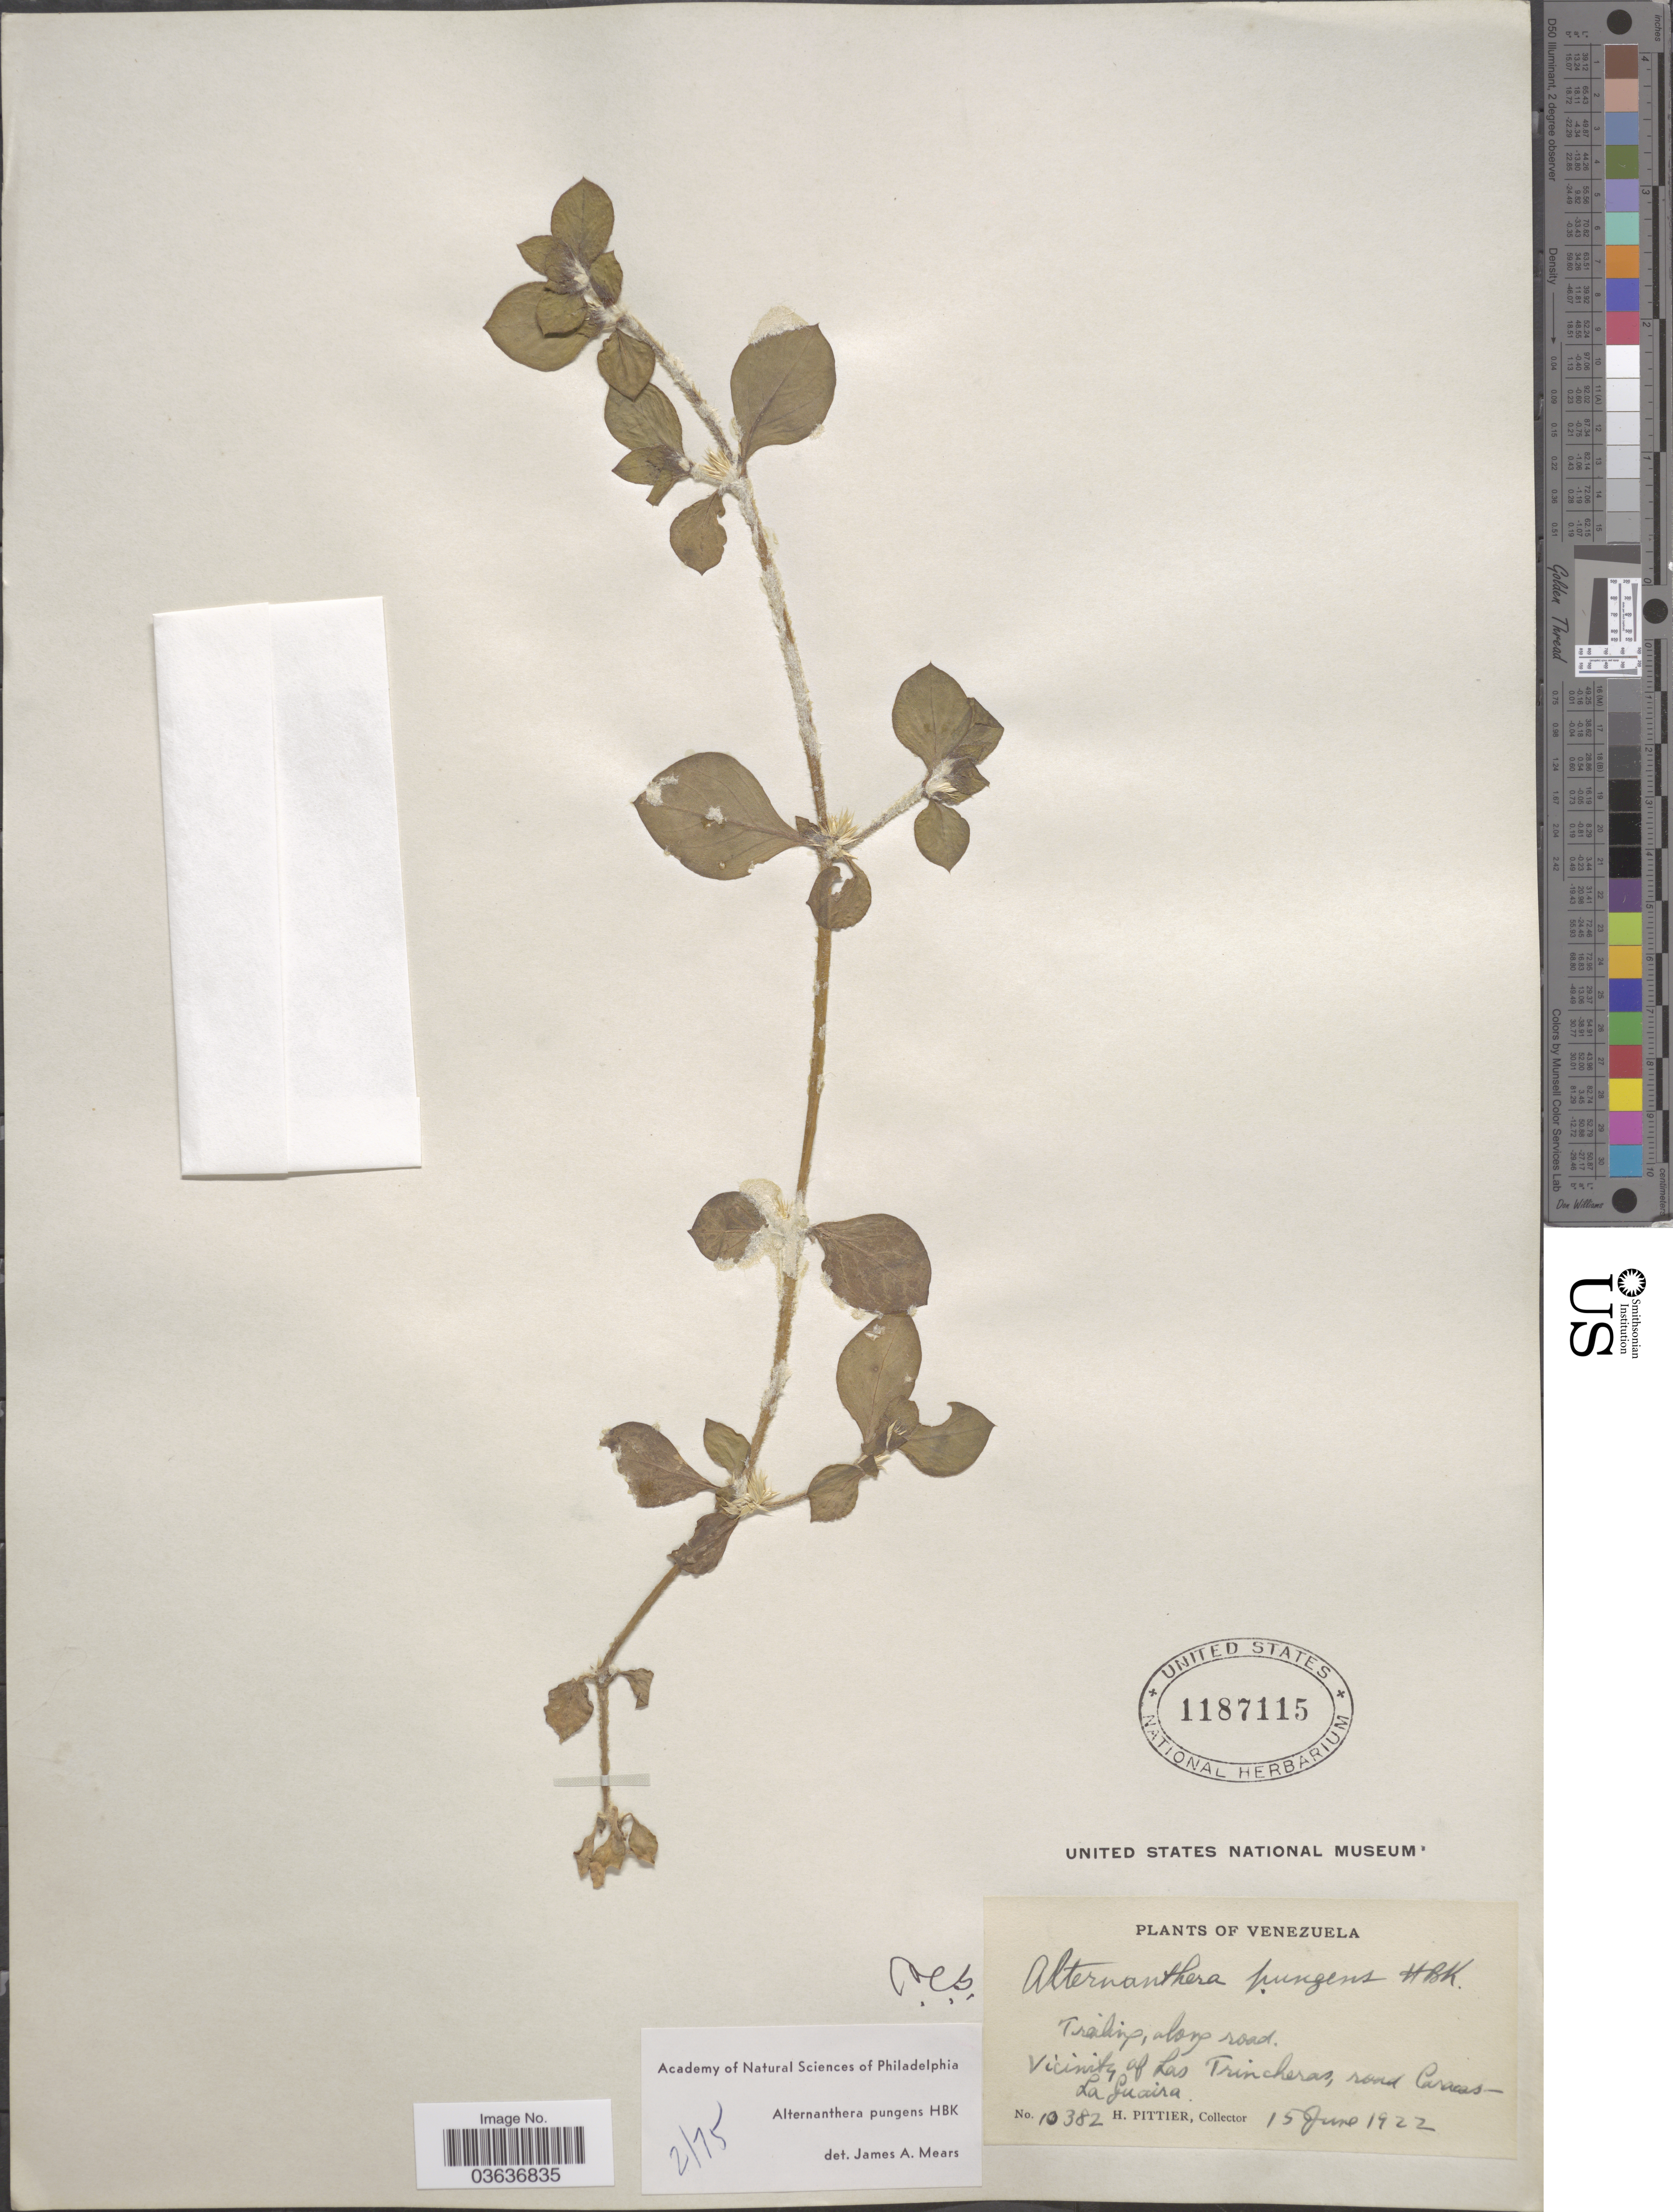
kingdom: Plantae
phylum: Tracheophyta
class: Magnoliopsida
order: Caryophyllales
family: Amaranthaceae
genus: Alternanthera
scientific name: Alternanthera pungens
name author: Kunth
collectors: H. F. Pittier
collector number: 10382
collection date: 1922-06-15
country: Venezuela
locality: Vicinity of Las Trincheras, road Caracas-La Guaira.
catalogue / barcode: US 1187115